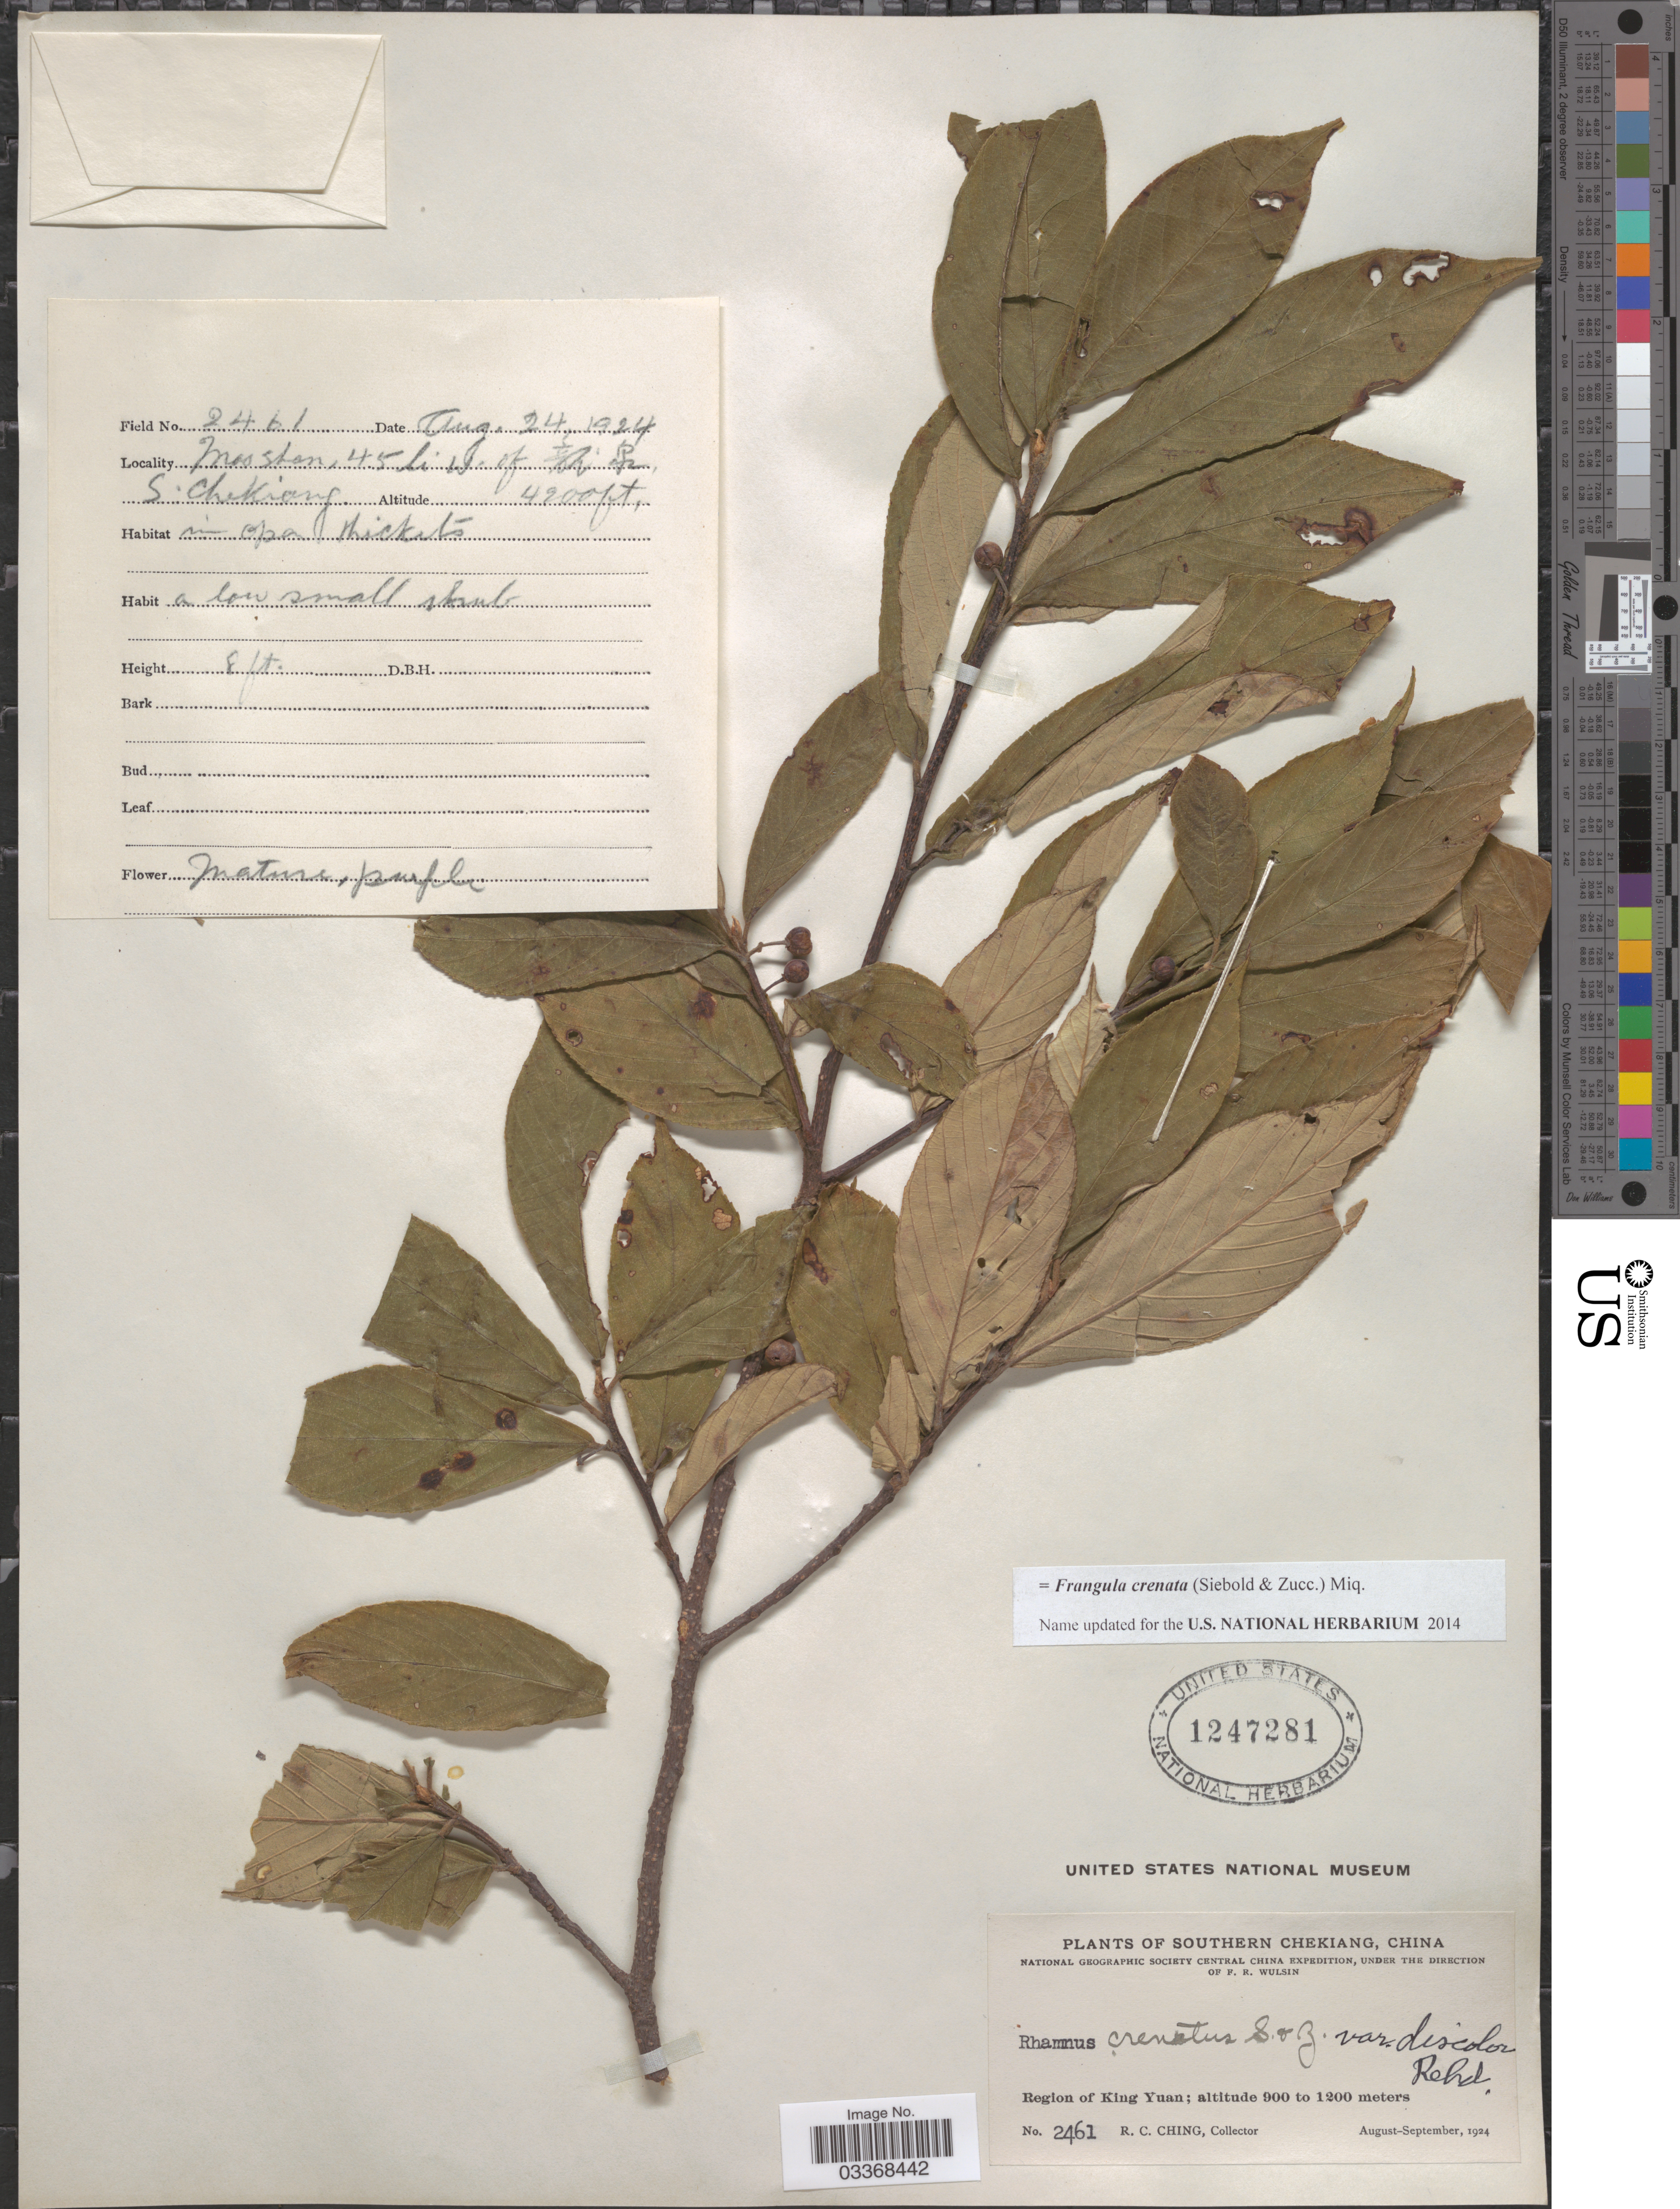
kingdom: Plantae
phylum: Tracheophyta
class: Magnoliopsida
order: Rosales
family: Rhamnaceae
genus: Frangula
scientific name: Frangula crenata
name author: (Siebold & Zucc.) Miq.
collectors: R. C. Ching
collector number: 2461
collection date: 1924-08-24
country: China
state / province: Zhejiang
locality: Mahan, 45 li. W. of Southern Chongqing. Region of King Yuan.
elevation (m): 1280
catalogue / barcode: US 1247281